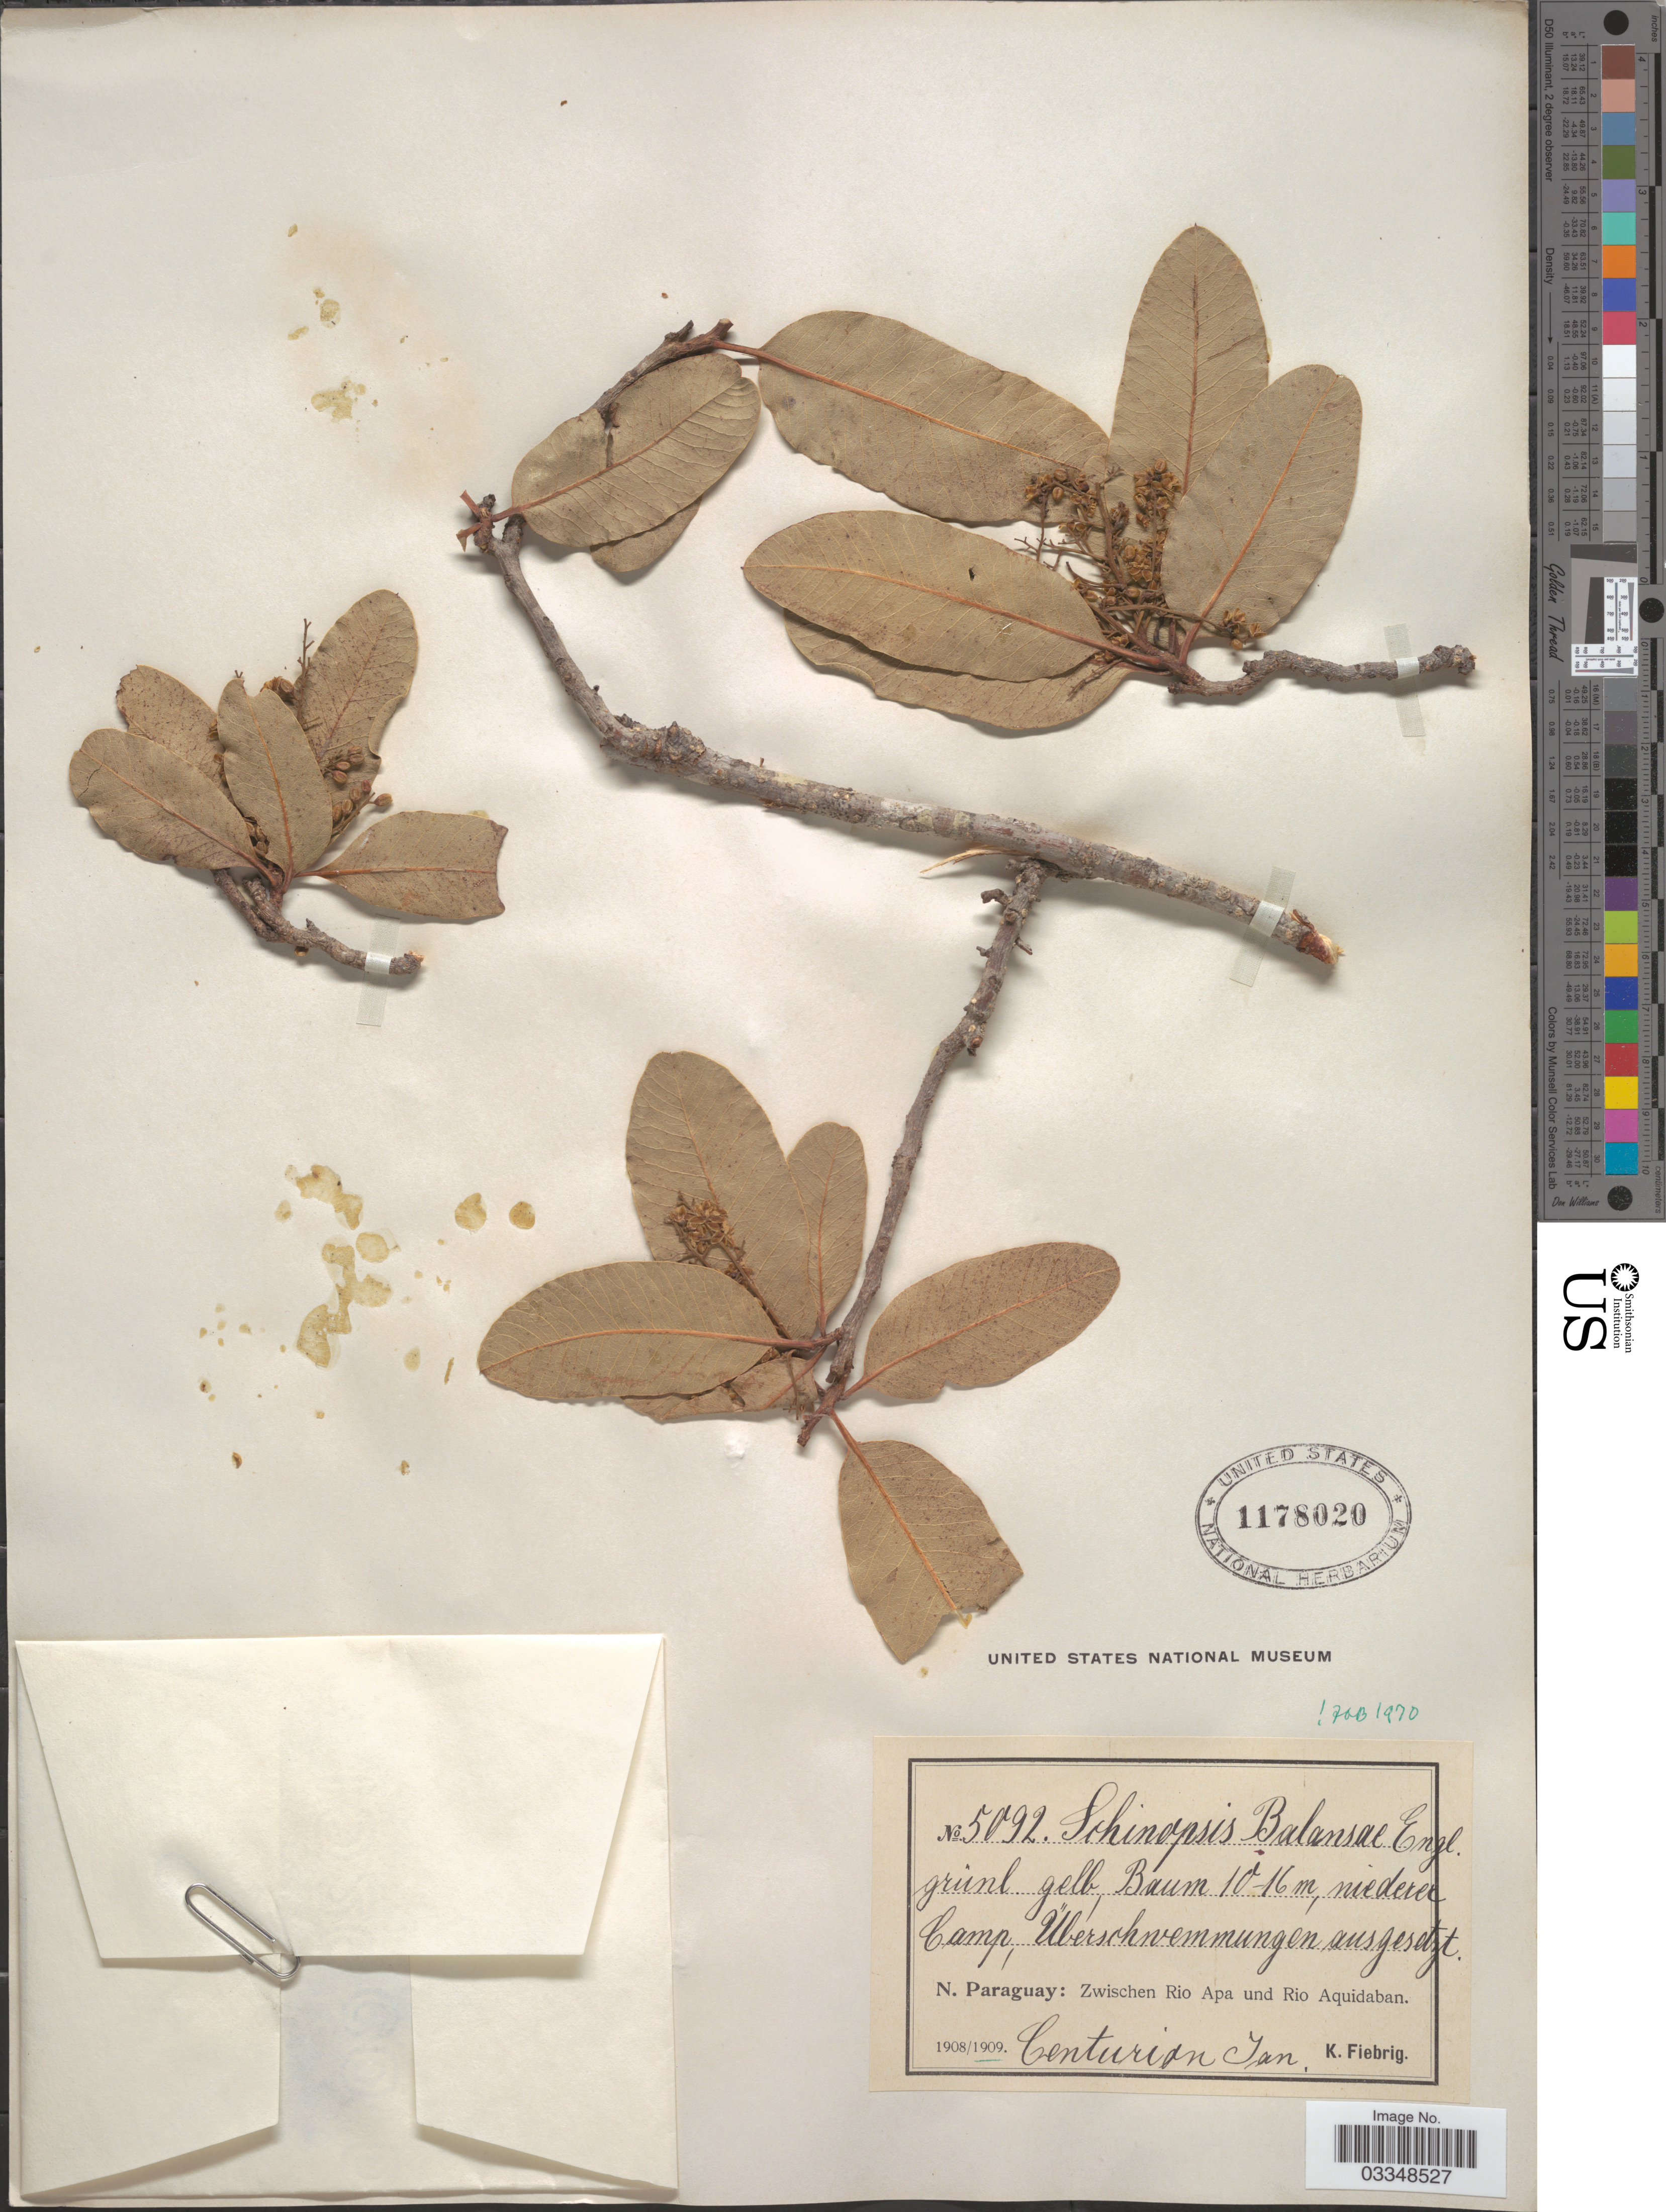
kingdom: Plantae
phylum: Tracheophyta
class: Magnoliopsida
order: Sapindales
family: Anacardiaceae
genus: Schinopsis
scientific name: Schinopsis balansae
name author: Engl.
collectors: K. Fiebrig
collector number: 5092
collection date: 1909-01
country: Paraguay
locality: N. Paraguay: Zwischen Rio Apa und Rio Aquidaban.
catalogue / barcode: US 1178020